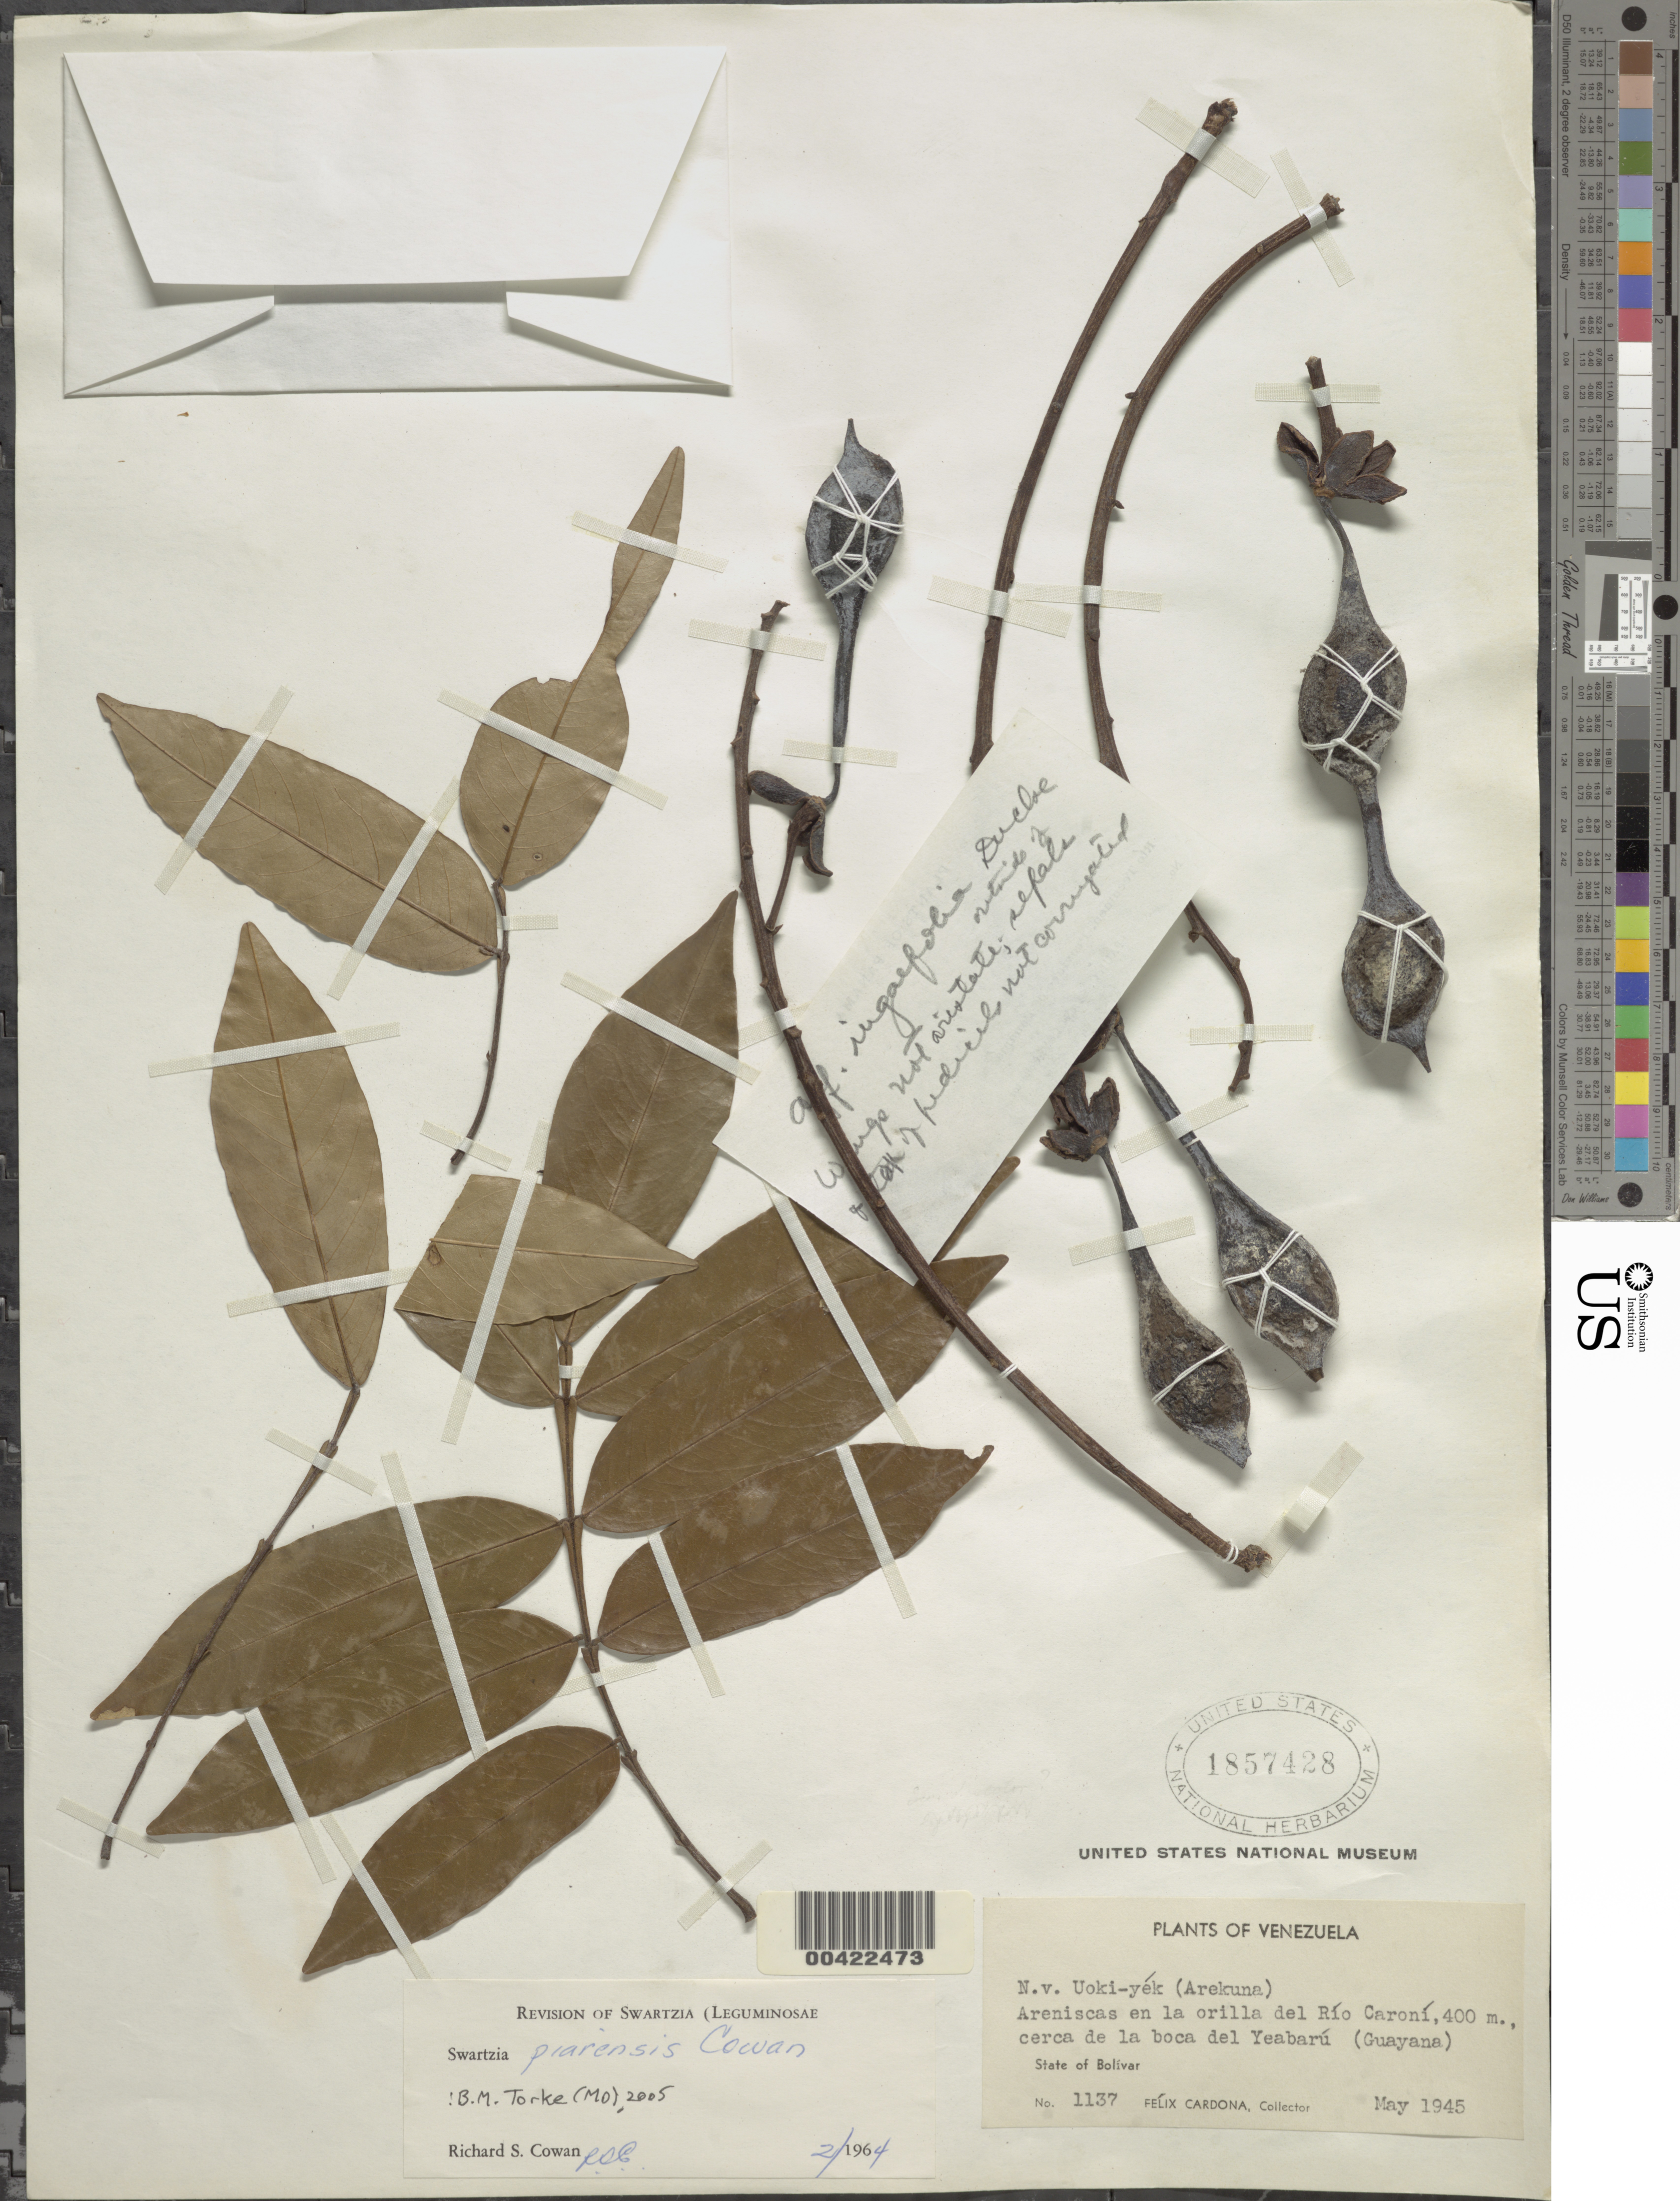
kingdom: Plantae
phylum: Tracheophyta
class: Magnoliopsida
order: Fabales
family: Fabaceae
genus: Swartzia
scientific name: Swartzia piarensis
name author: R.S. Cowan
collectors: F. Cardona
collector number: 1137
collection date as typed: May 1945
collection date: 1945-05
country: Venezuela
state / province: Bolivar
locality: Areniscas en la orilla del rio caroni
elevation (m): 400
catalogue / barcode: US 1857428